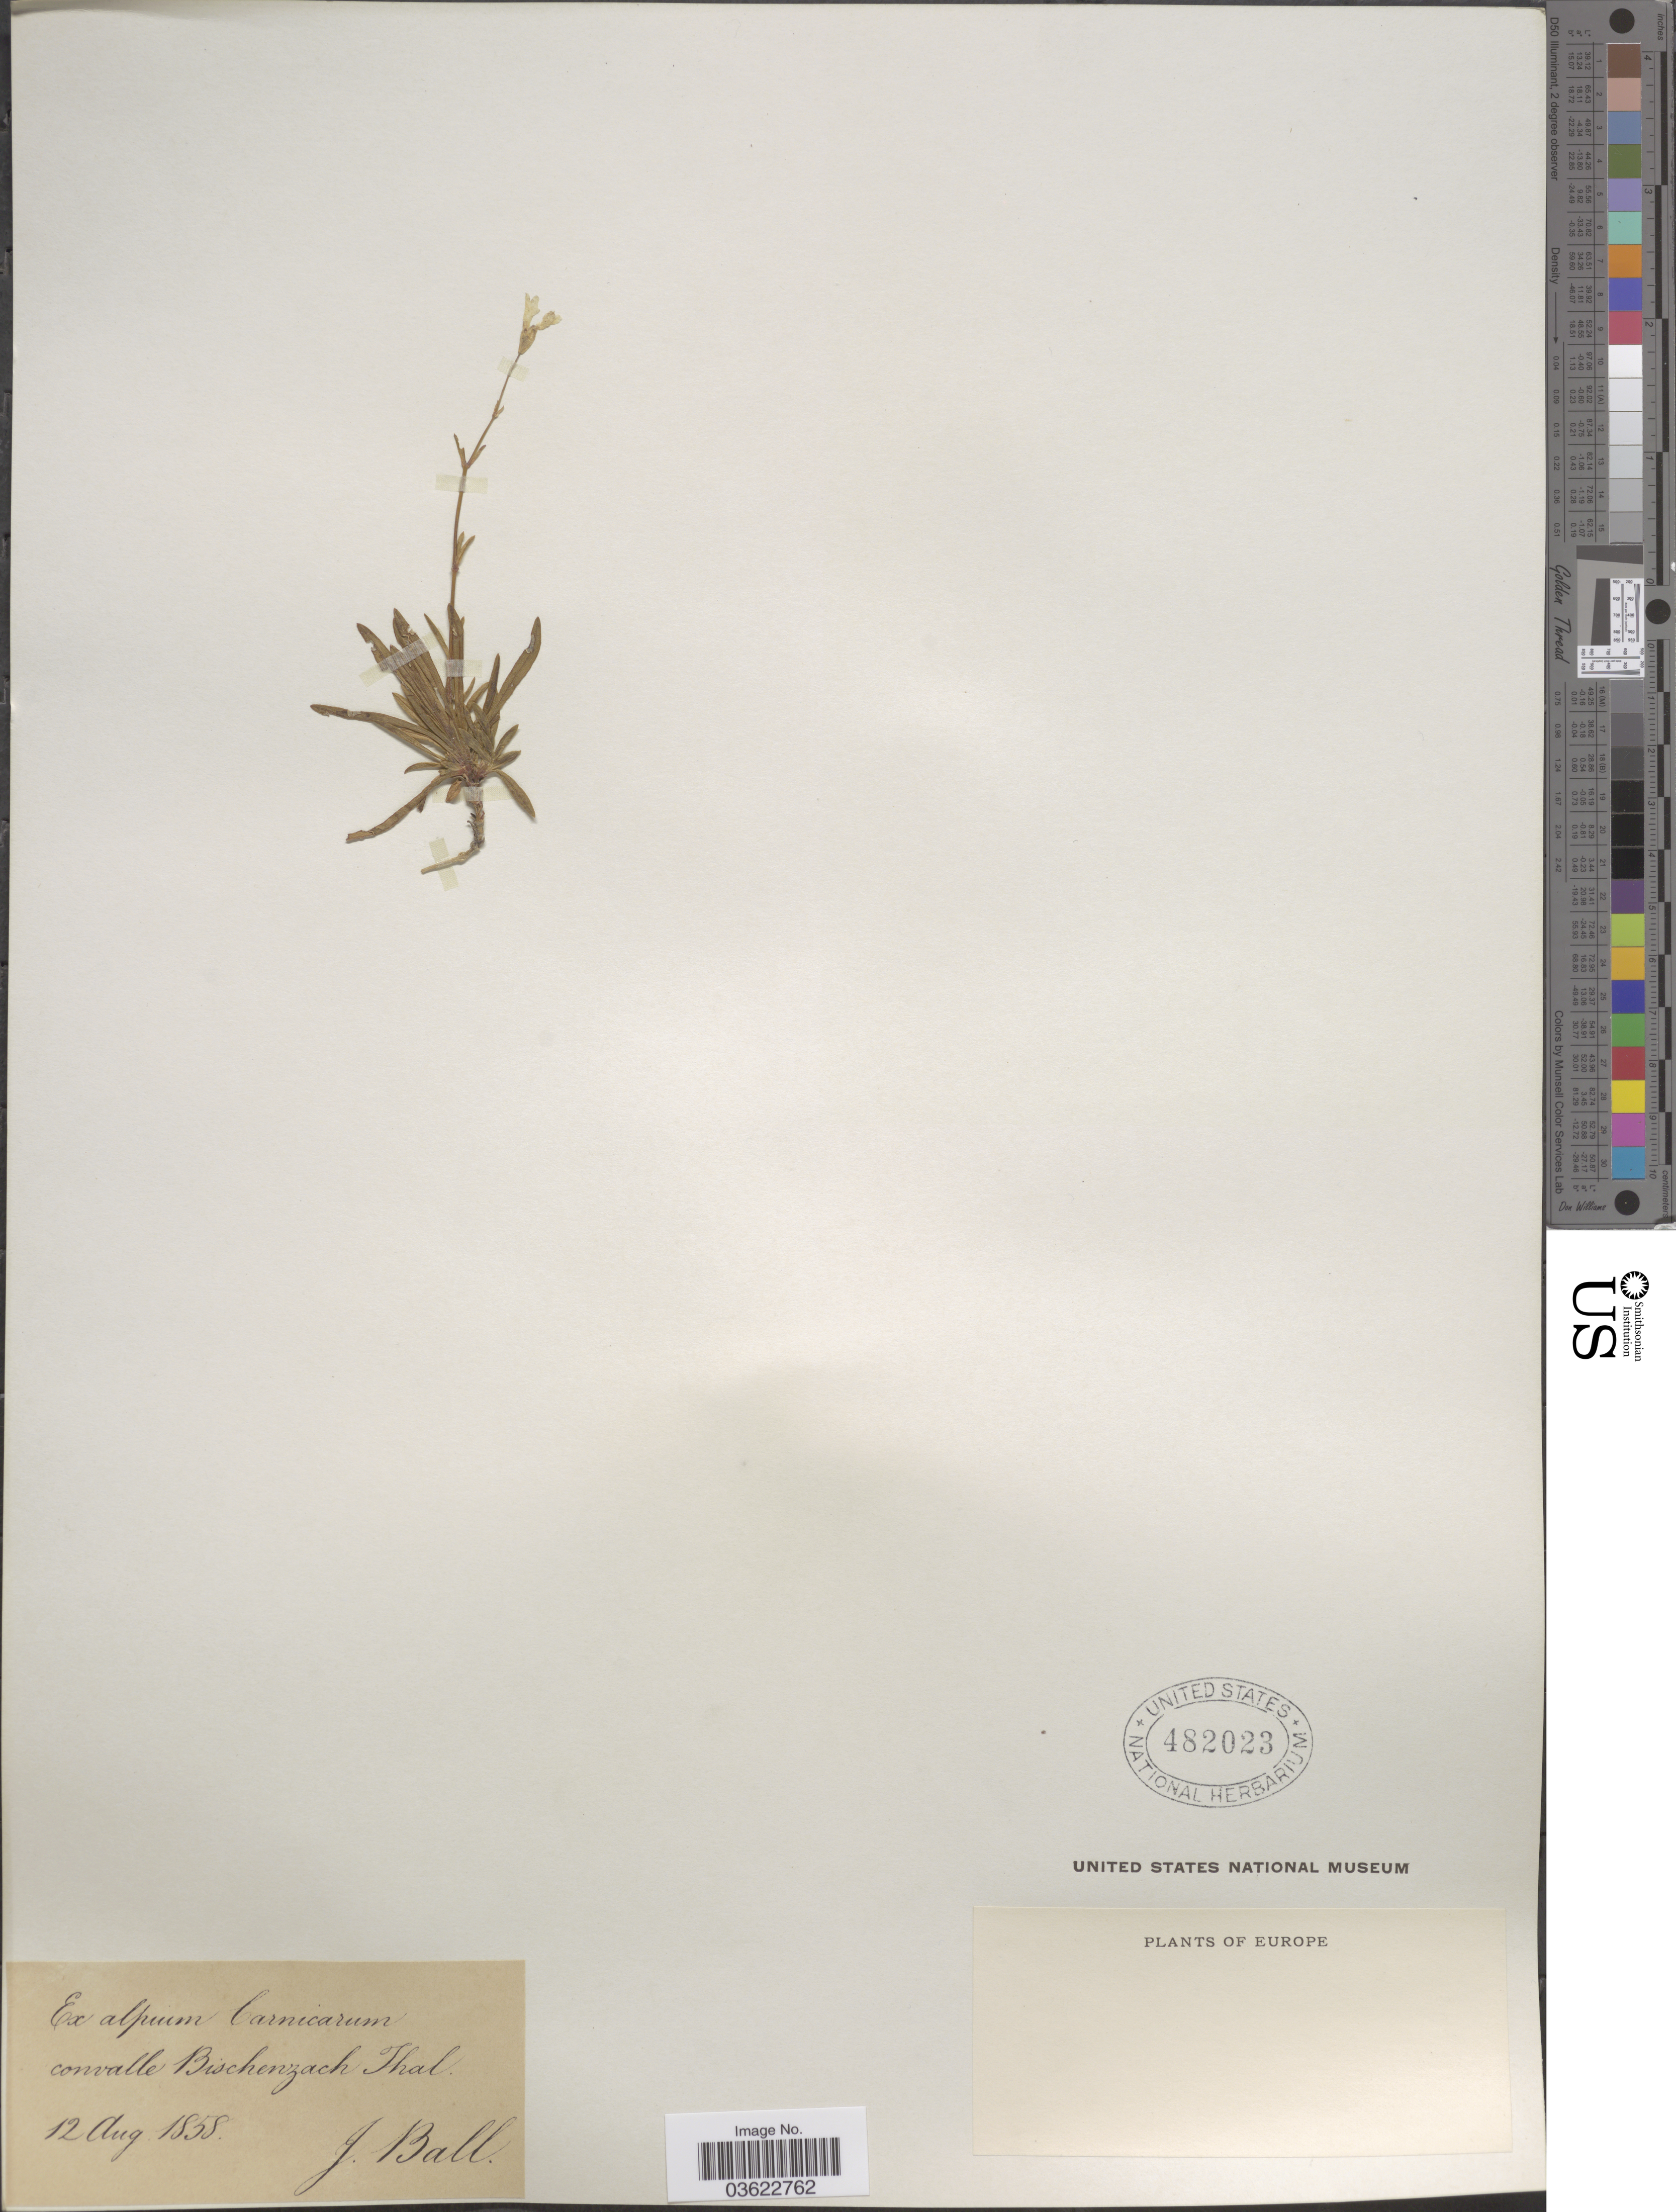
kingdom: Plantae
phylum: Tracheophyta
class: Magnoliopsida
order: Caryophyllales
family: Caryophyllaceae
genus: Arenaria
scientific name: Arenaria sp.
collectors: J. Ball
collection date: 1858-08-12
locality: Ex alpium Carnicarum convalle Bischenzach Thal. Europe.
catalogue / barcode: US 482023